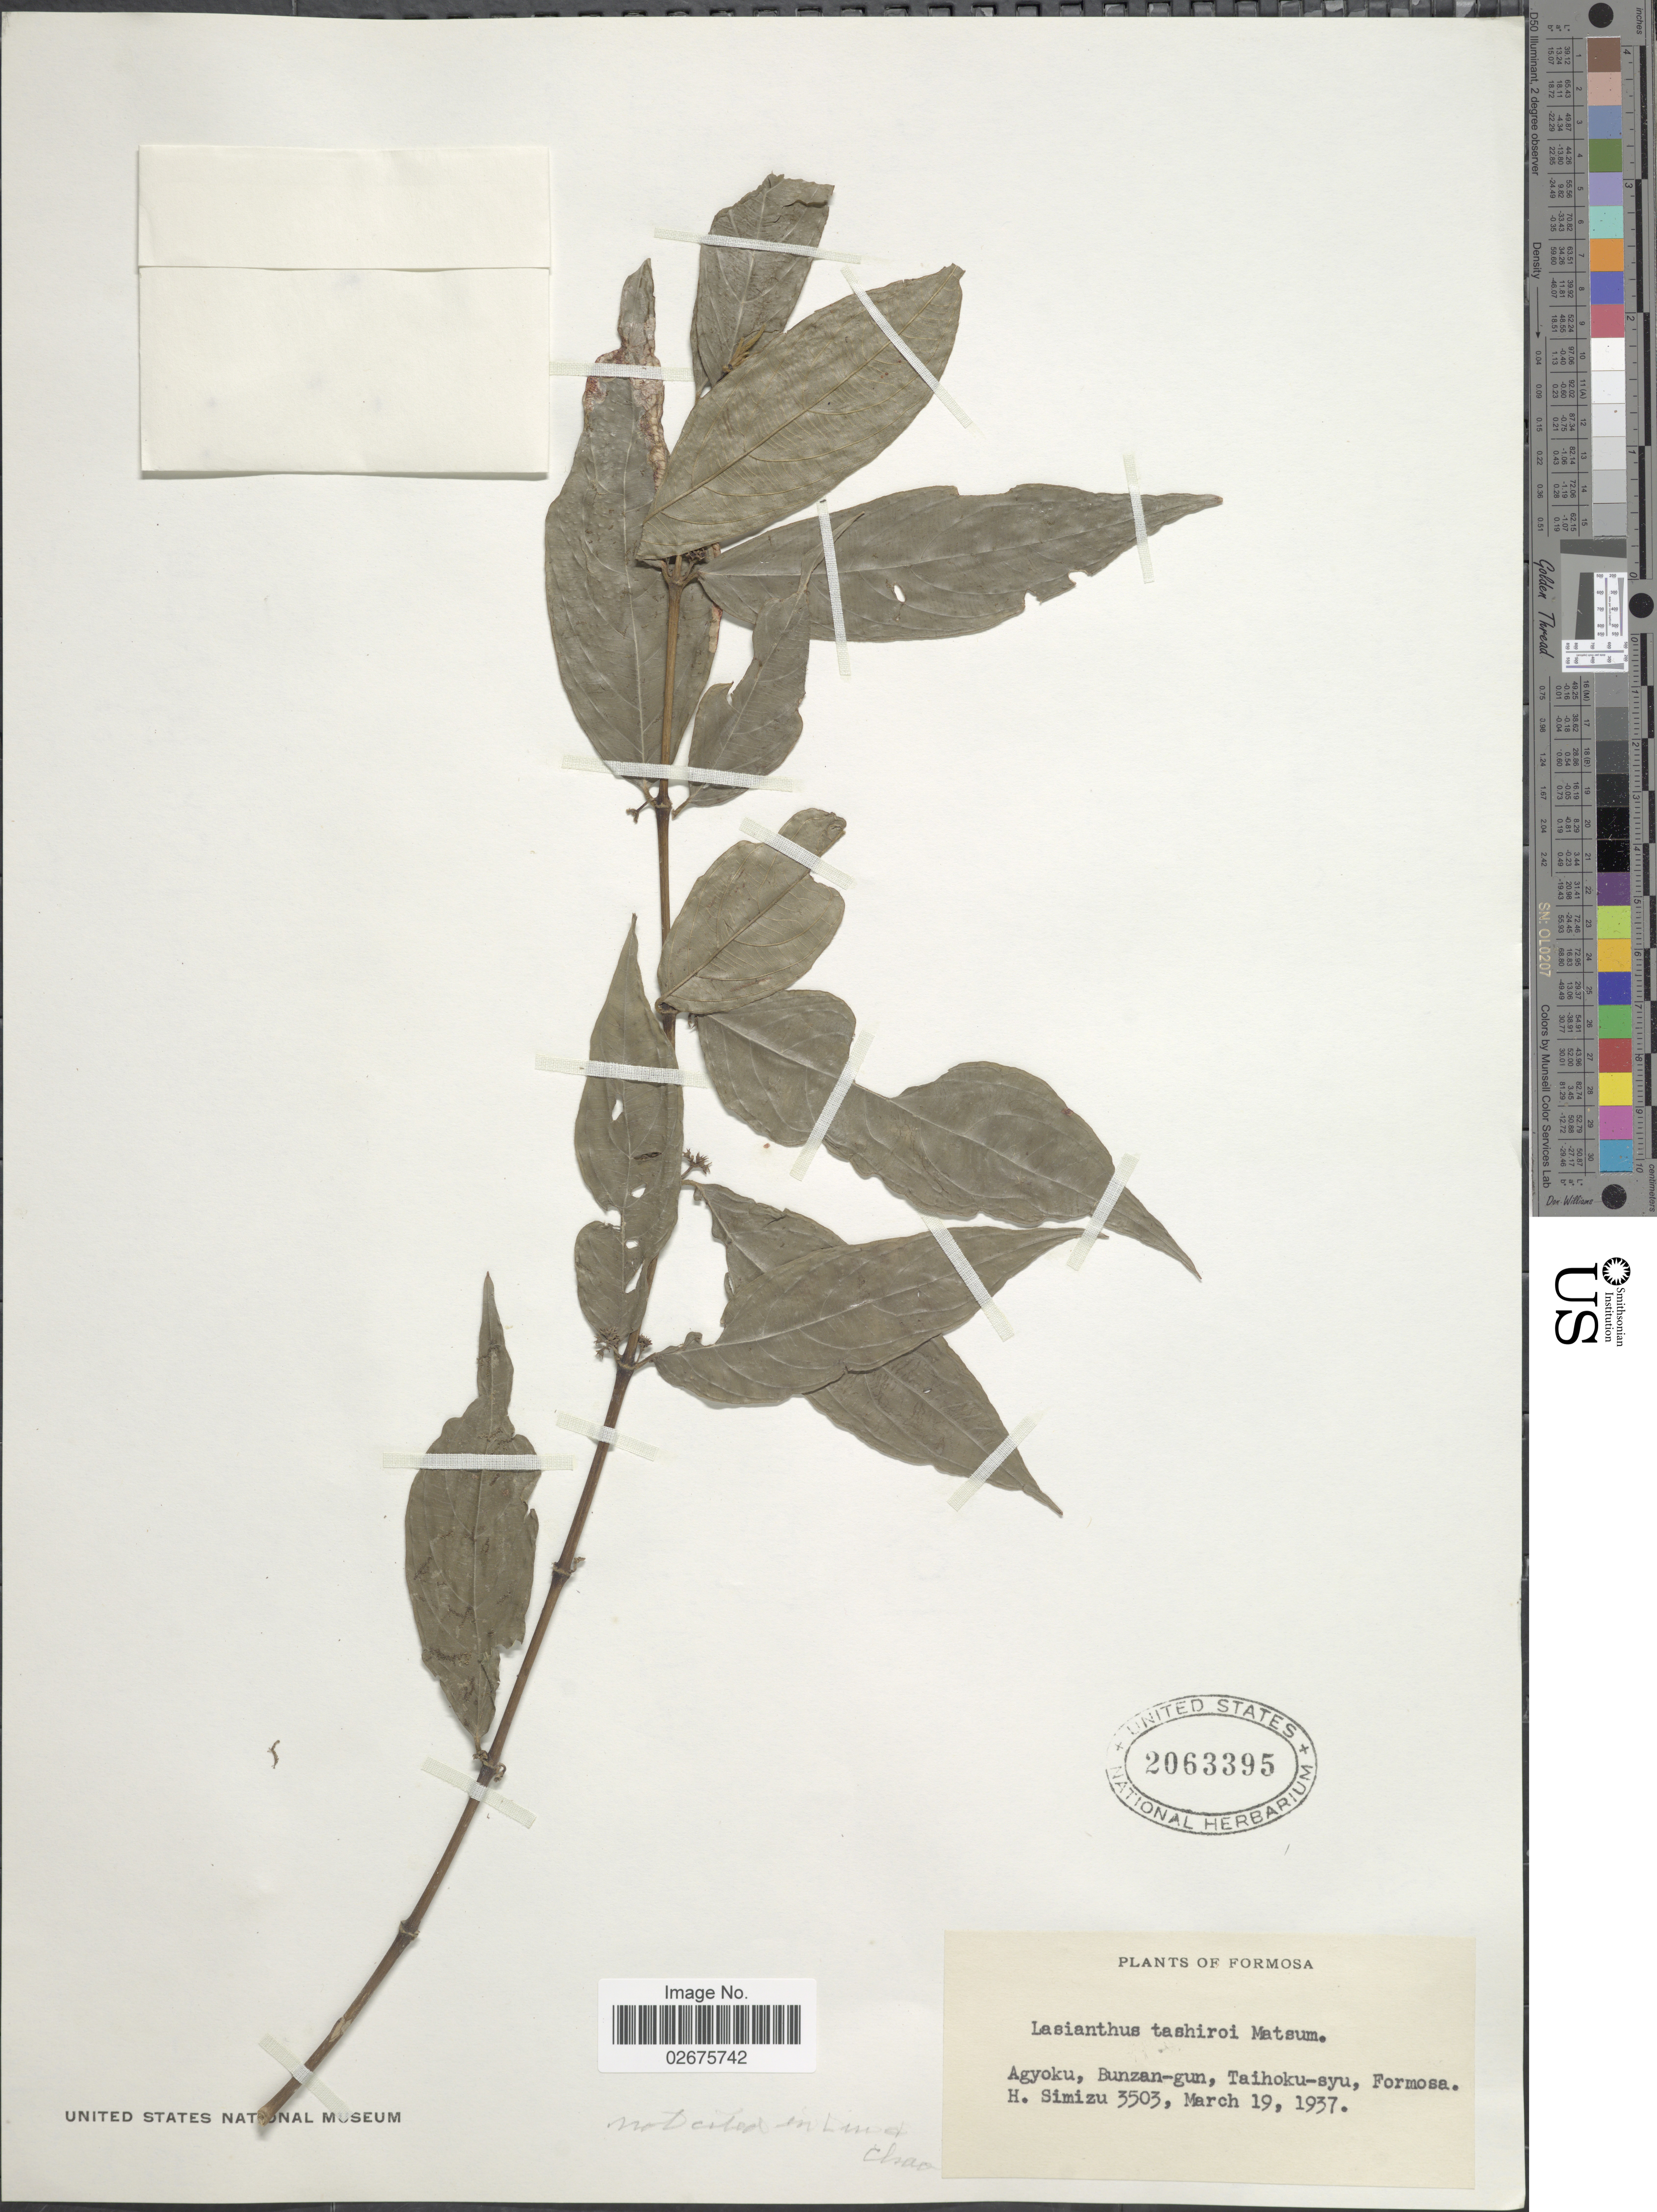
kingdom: Plantae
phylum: Tracheophyta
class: Magnoliopsida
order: Gentianales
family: Rubiaceae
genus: Lasianthus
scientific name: Lasianthus fordii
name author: Hance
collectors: H. Simizu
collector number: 3503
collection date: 1937-03-19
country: Taiwan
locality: Agyoku, Bunzan-gun, Taihoku-syu, Formosa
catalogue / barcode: US 2063395